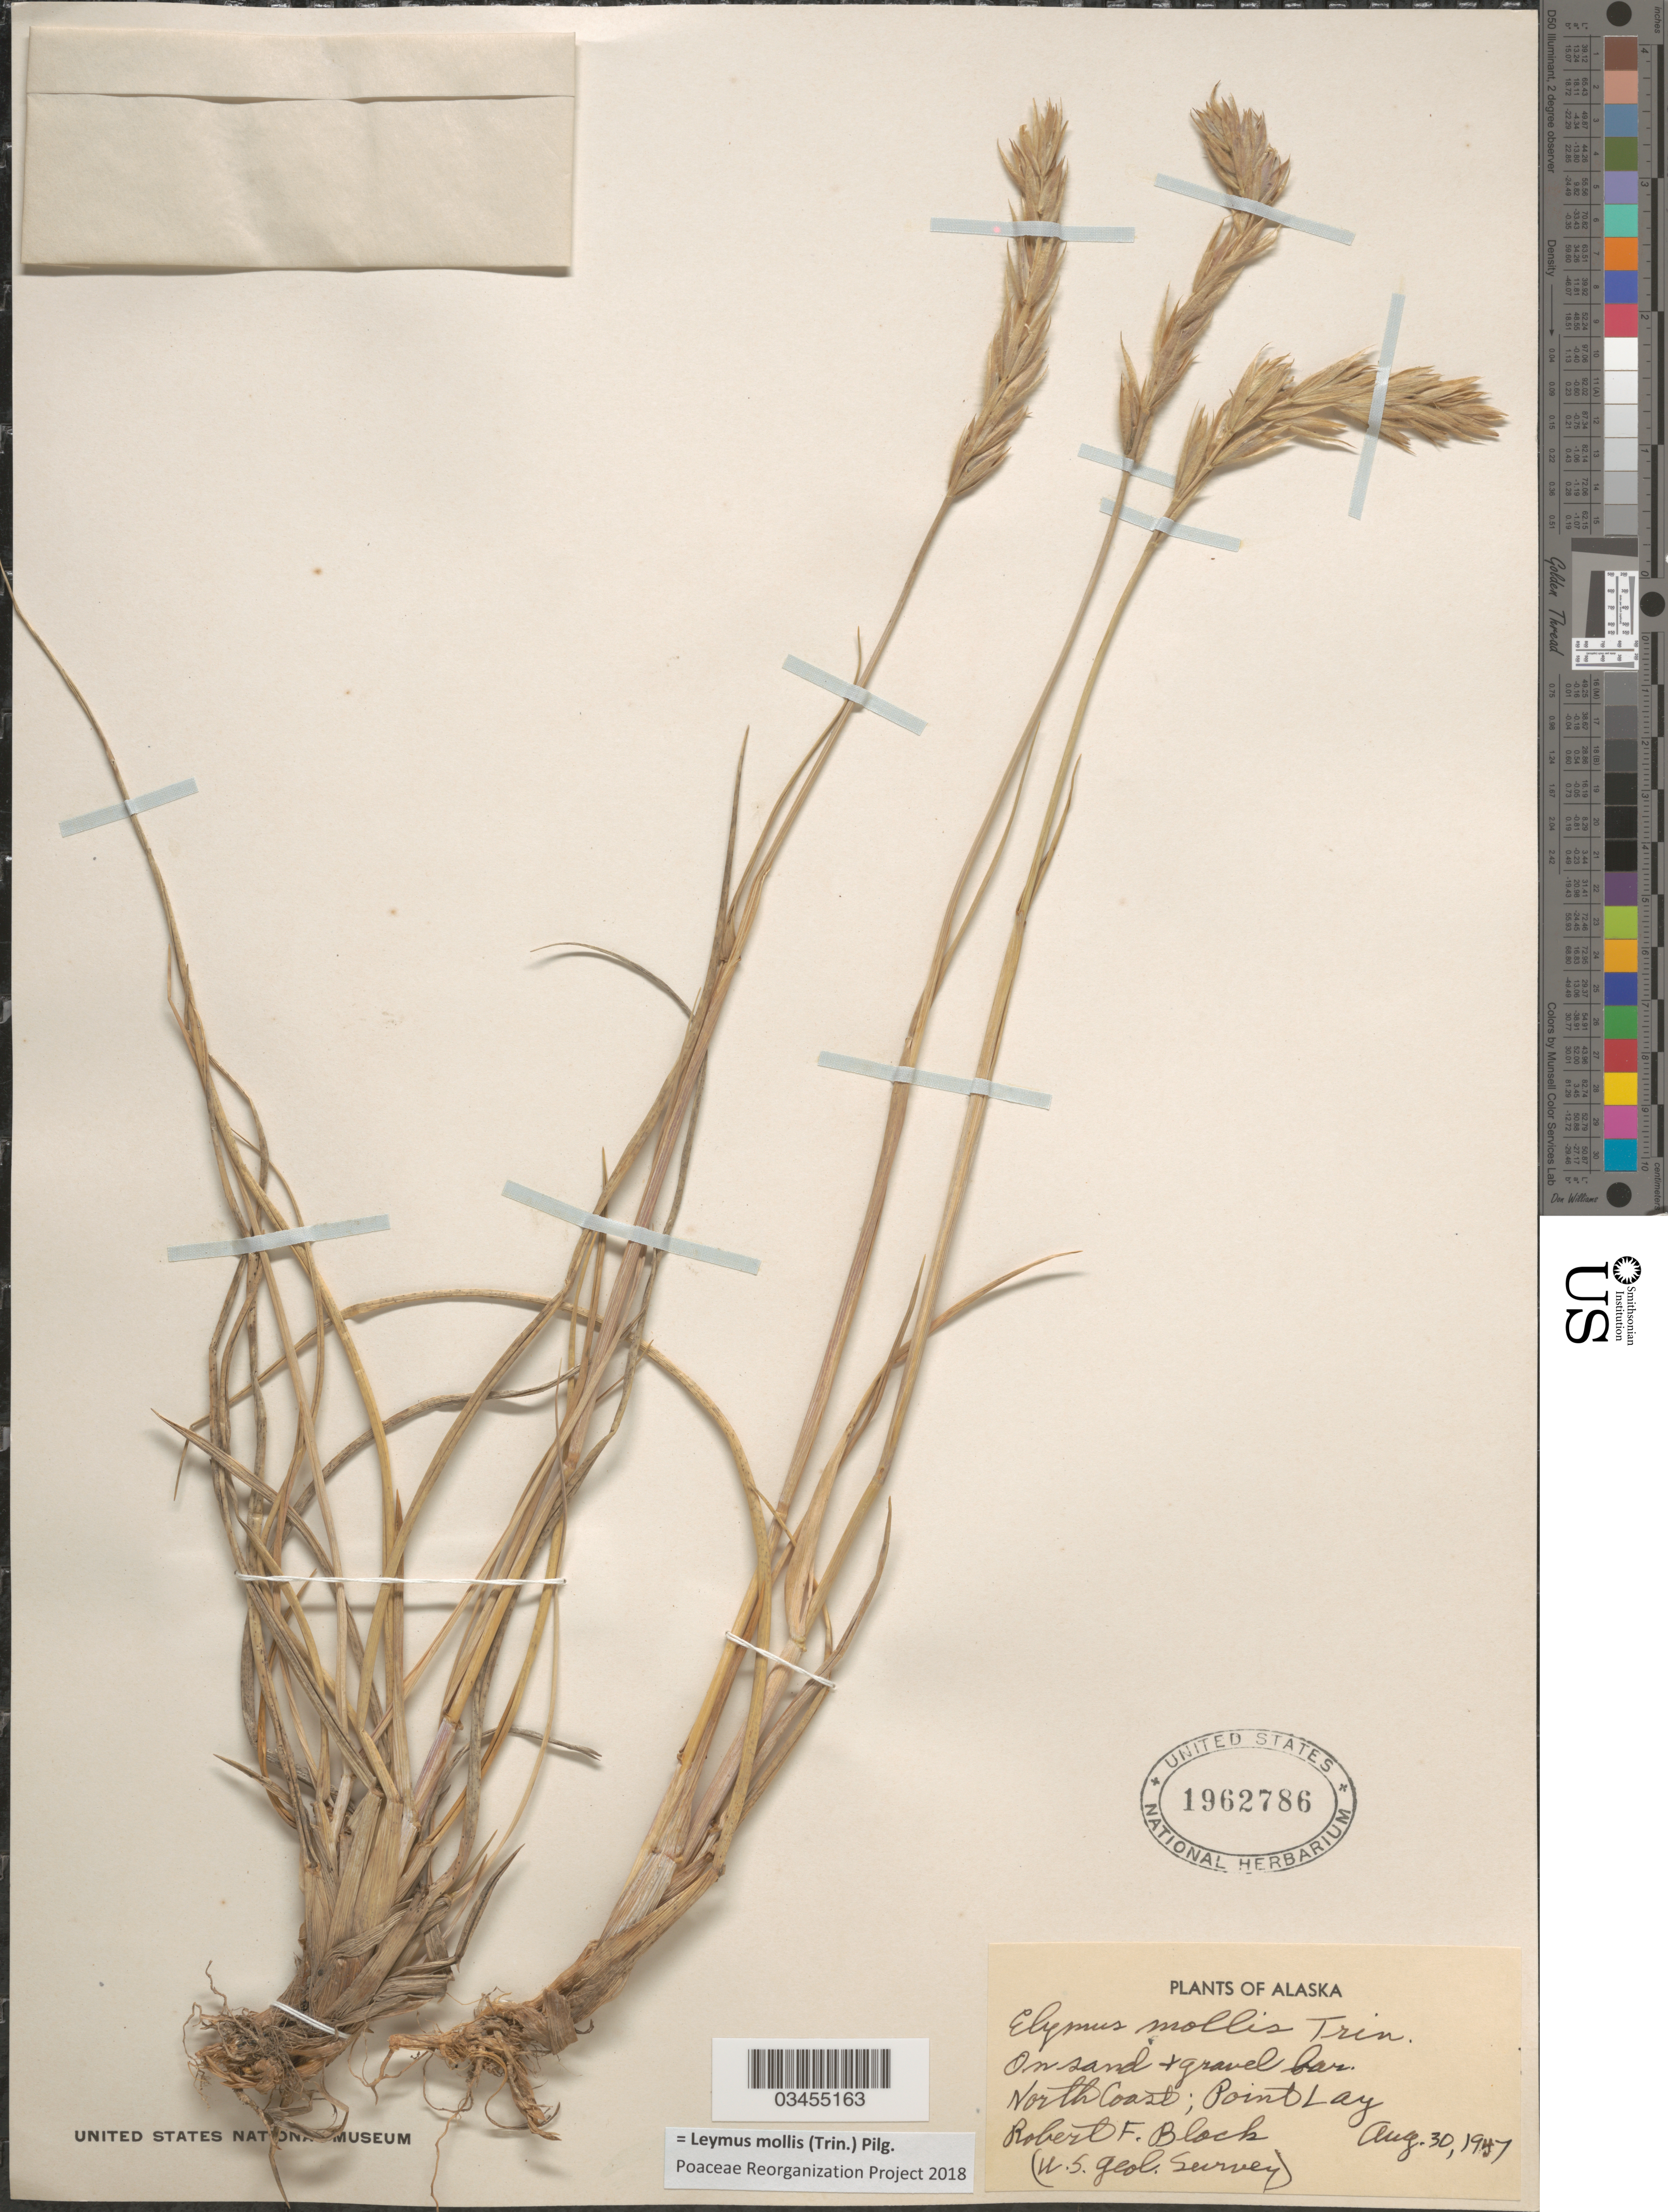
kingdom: Plantae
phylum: Tracheophyta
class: Liliopsida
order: Poales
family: Poaceae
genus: Leymus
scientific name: Leymus mollis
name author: (Trin.) Pilg.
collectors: R. F. Black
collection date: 1947-08-30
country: United States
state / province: Alaska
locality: North Coast; Point Lay. (U.S. Geol. Survey).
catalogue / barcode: US 1962786